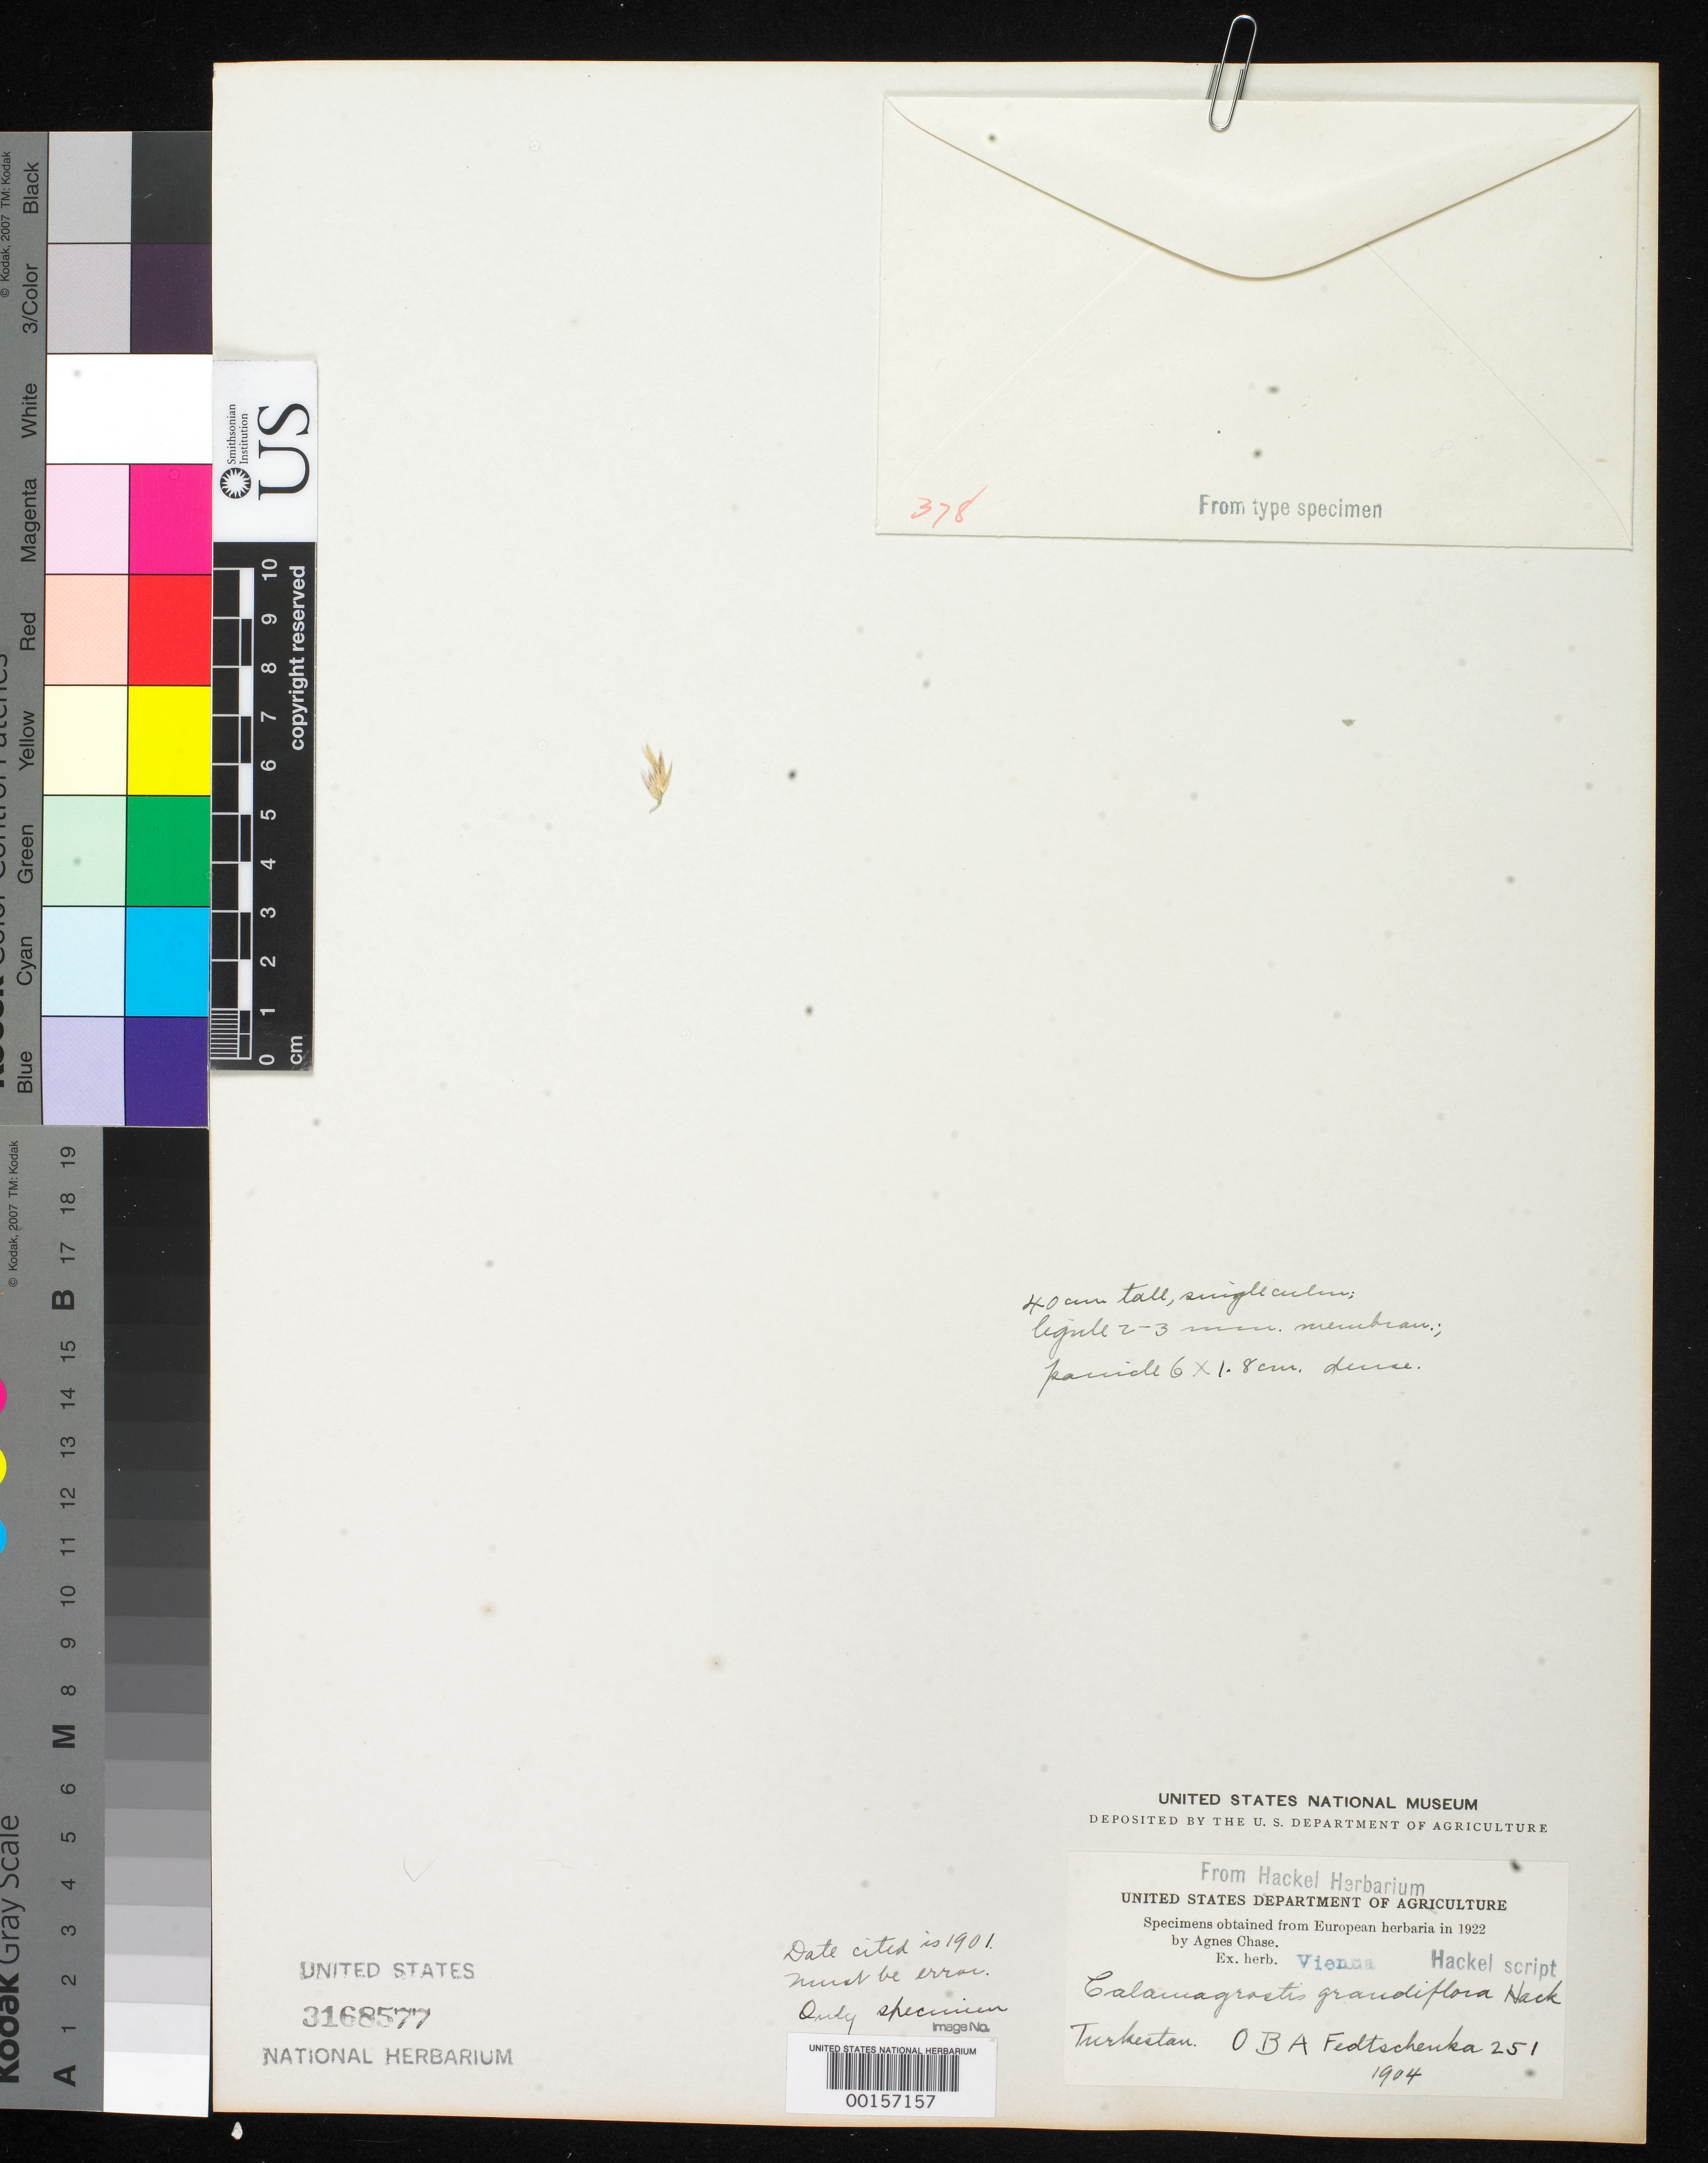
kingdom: Plantae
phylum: Tracheophyta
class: Liliopsida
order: Poales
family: Poaceae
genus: Calamagrostis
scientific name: Calamagrostis grandiflora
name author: Hack. & Roschevicz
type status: Type Fragment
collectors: B. A. Fedtschenko & B. Fedtschenko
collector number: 251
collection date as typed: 12 --- 1904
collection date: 1904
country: Kazakhstan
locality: Jugum Altaicum, between Sartym and Ak-Bassaga.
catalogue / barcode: US 3168577